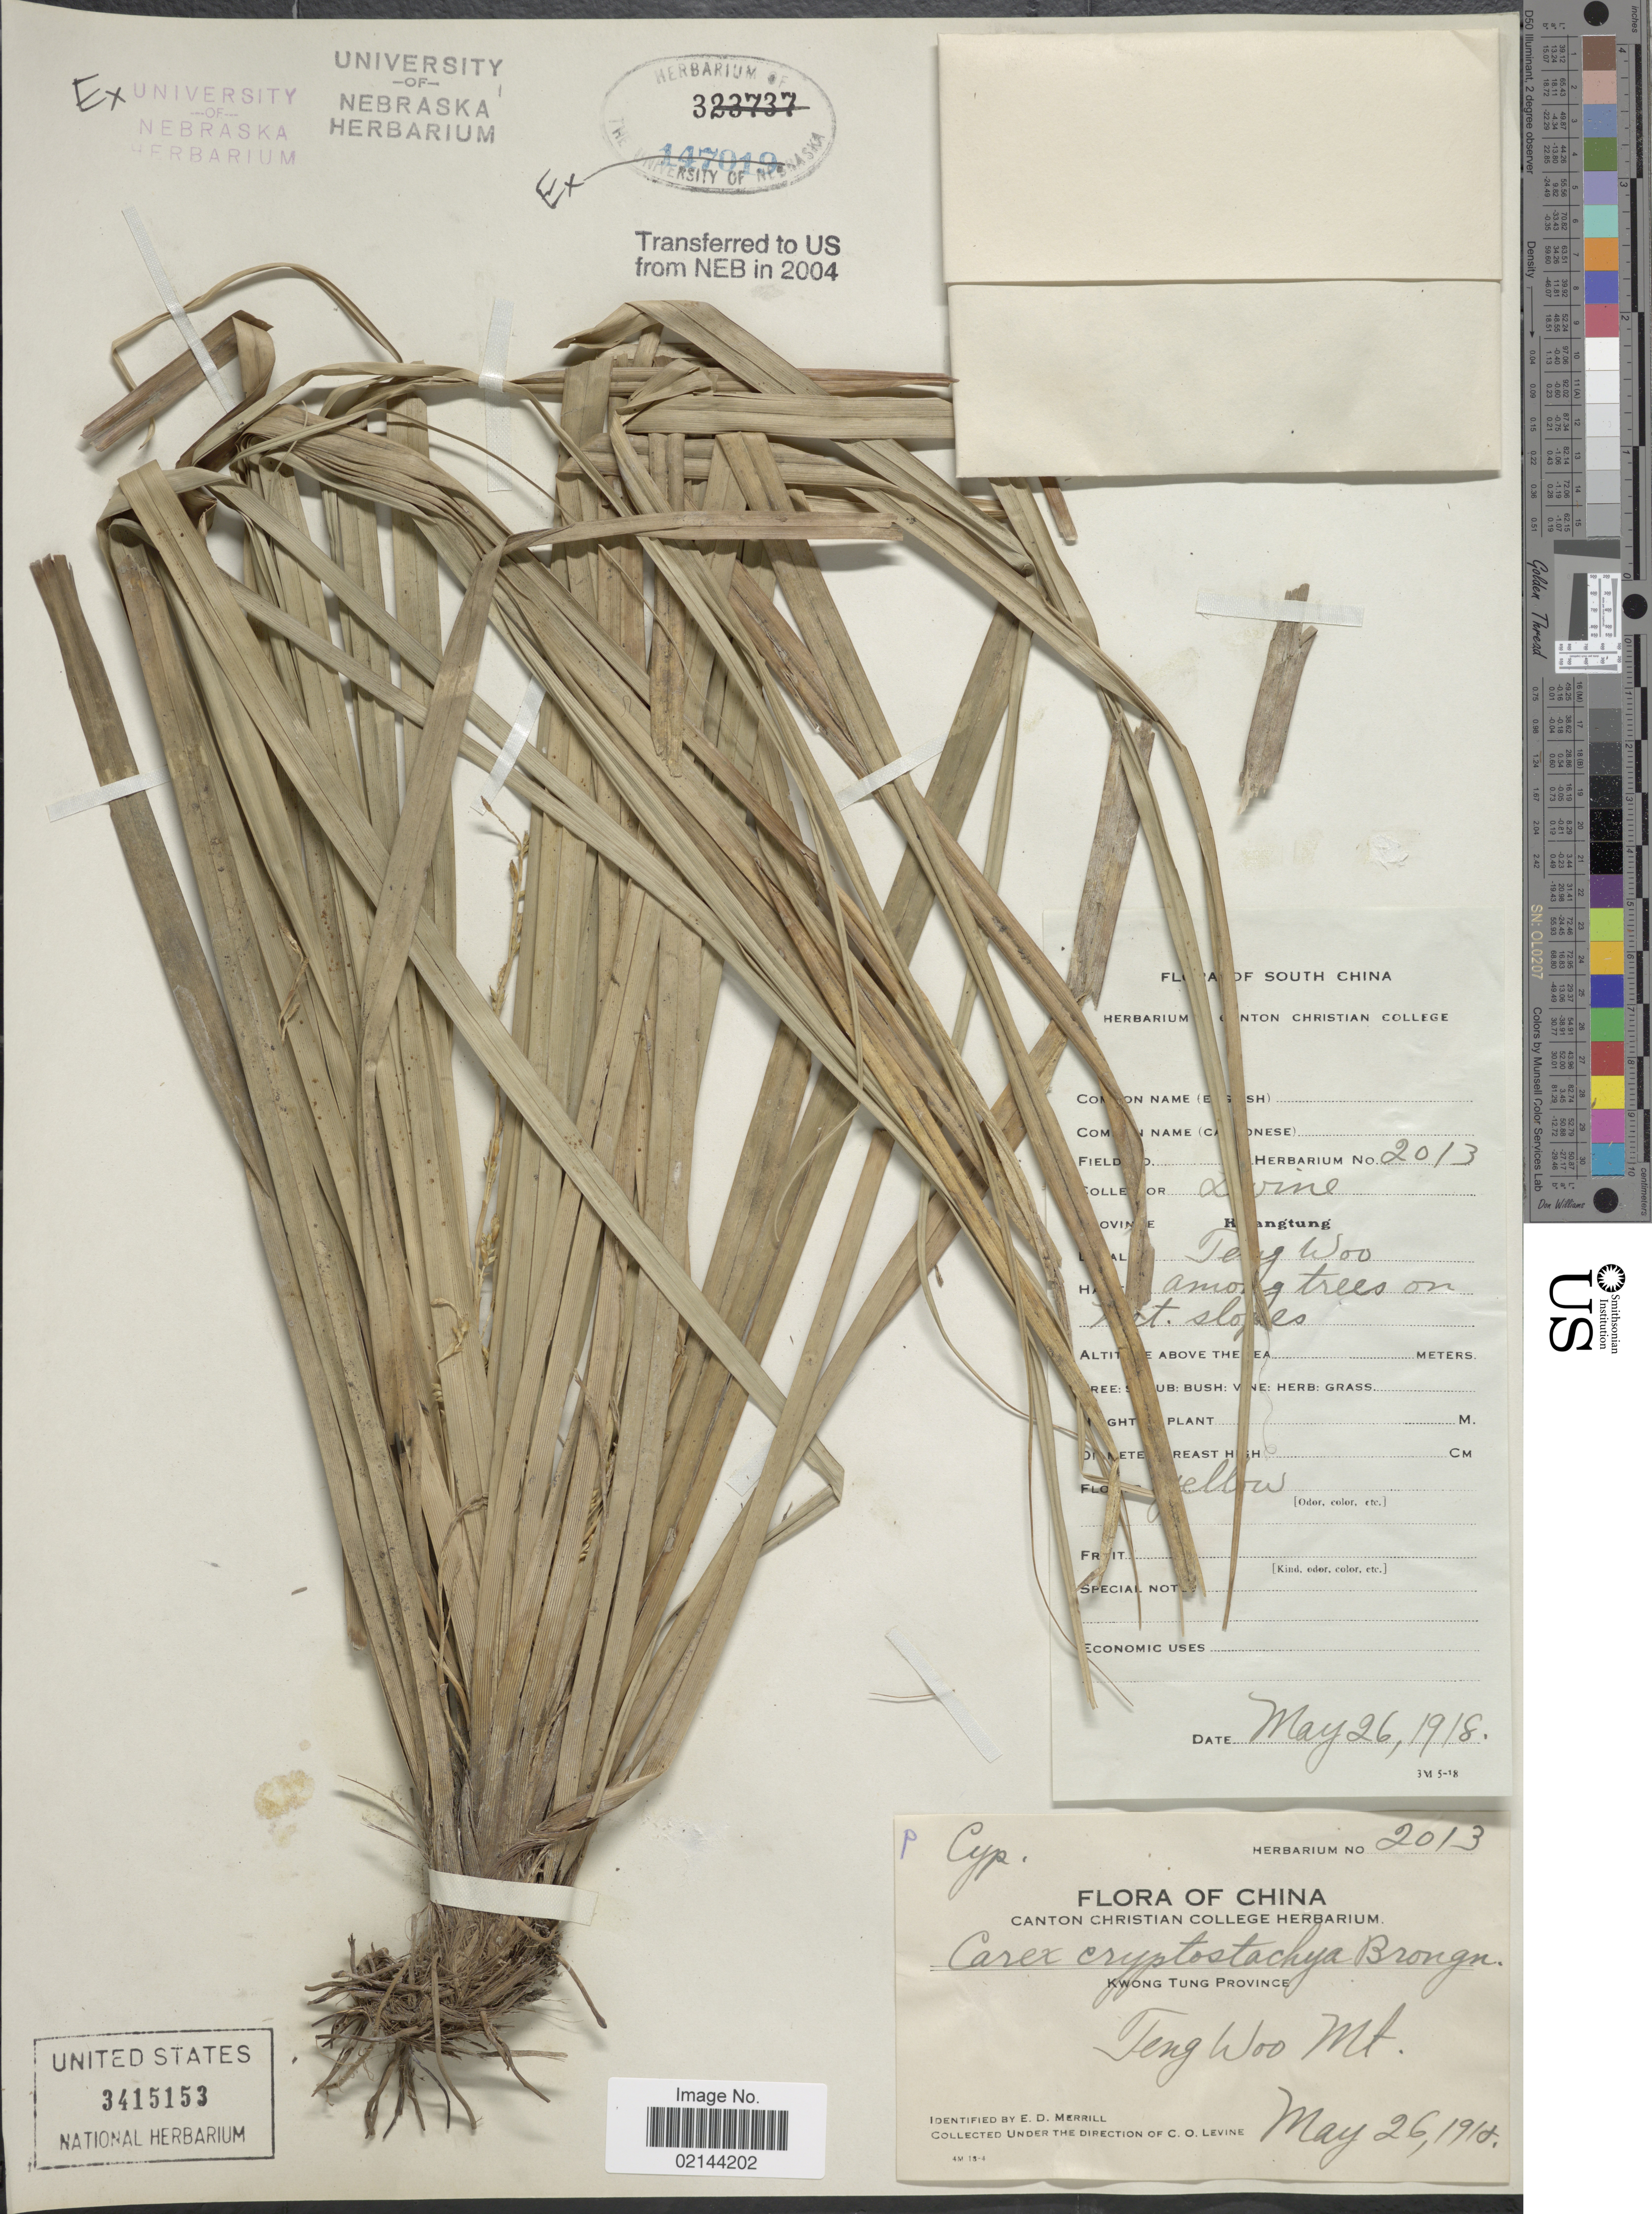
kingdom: Plantae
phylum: Tracheophyta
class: Liliopsida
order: Poales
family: Cyperaceae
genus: Carex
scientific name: Carex cryptostachys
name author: Brongn.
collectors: C. O. Levine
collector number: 2013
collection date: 1918-05-26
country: China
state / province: Guangdong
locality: Kwong Tung Province, Teng Woo Mt.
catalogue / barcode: US 3415153